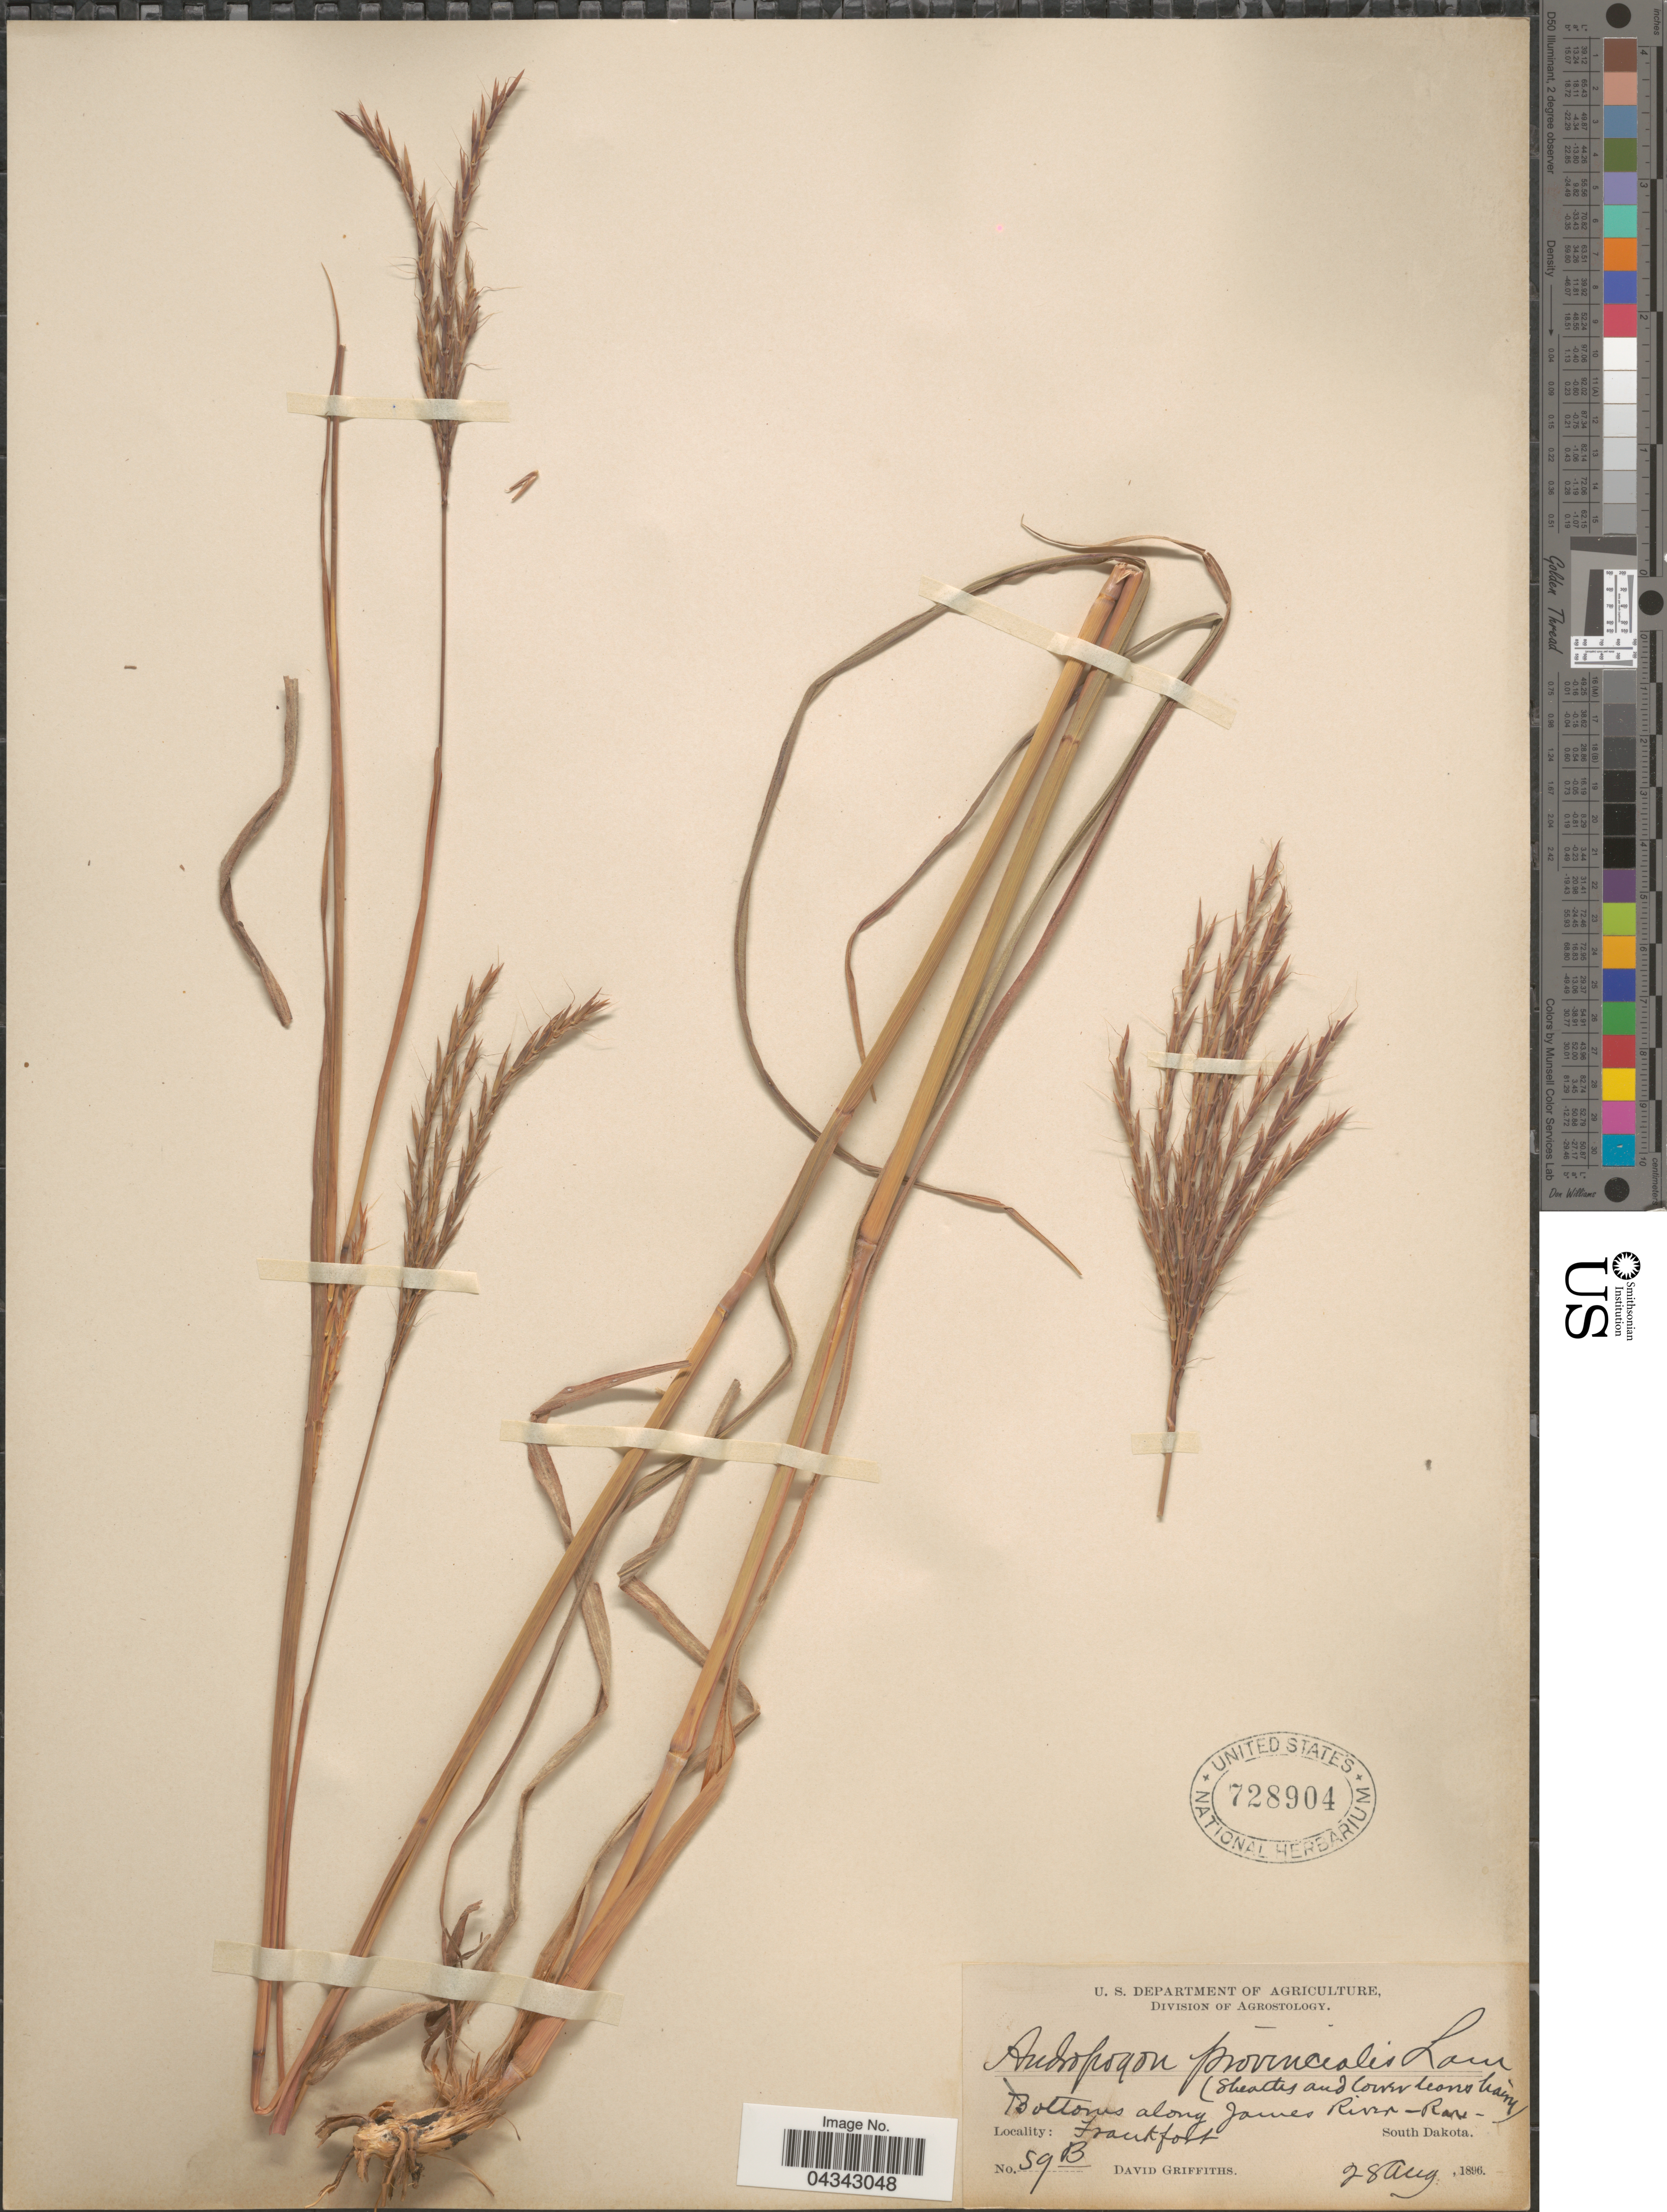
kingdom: Plantae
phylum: Tracheophyta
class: Liliopsida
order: Poales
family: Poaceae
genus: Andropogon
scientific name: Andropogon gerardii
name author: Vitman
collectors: D. Griffiths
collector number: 59B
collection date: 1896-08-28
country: United States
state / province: South Dakota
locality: Bottoms along James River. Frankfort.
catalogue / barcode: US 728904